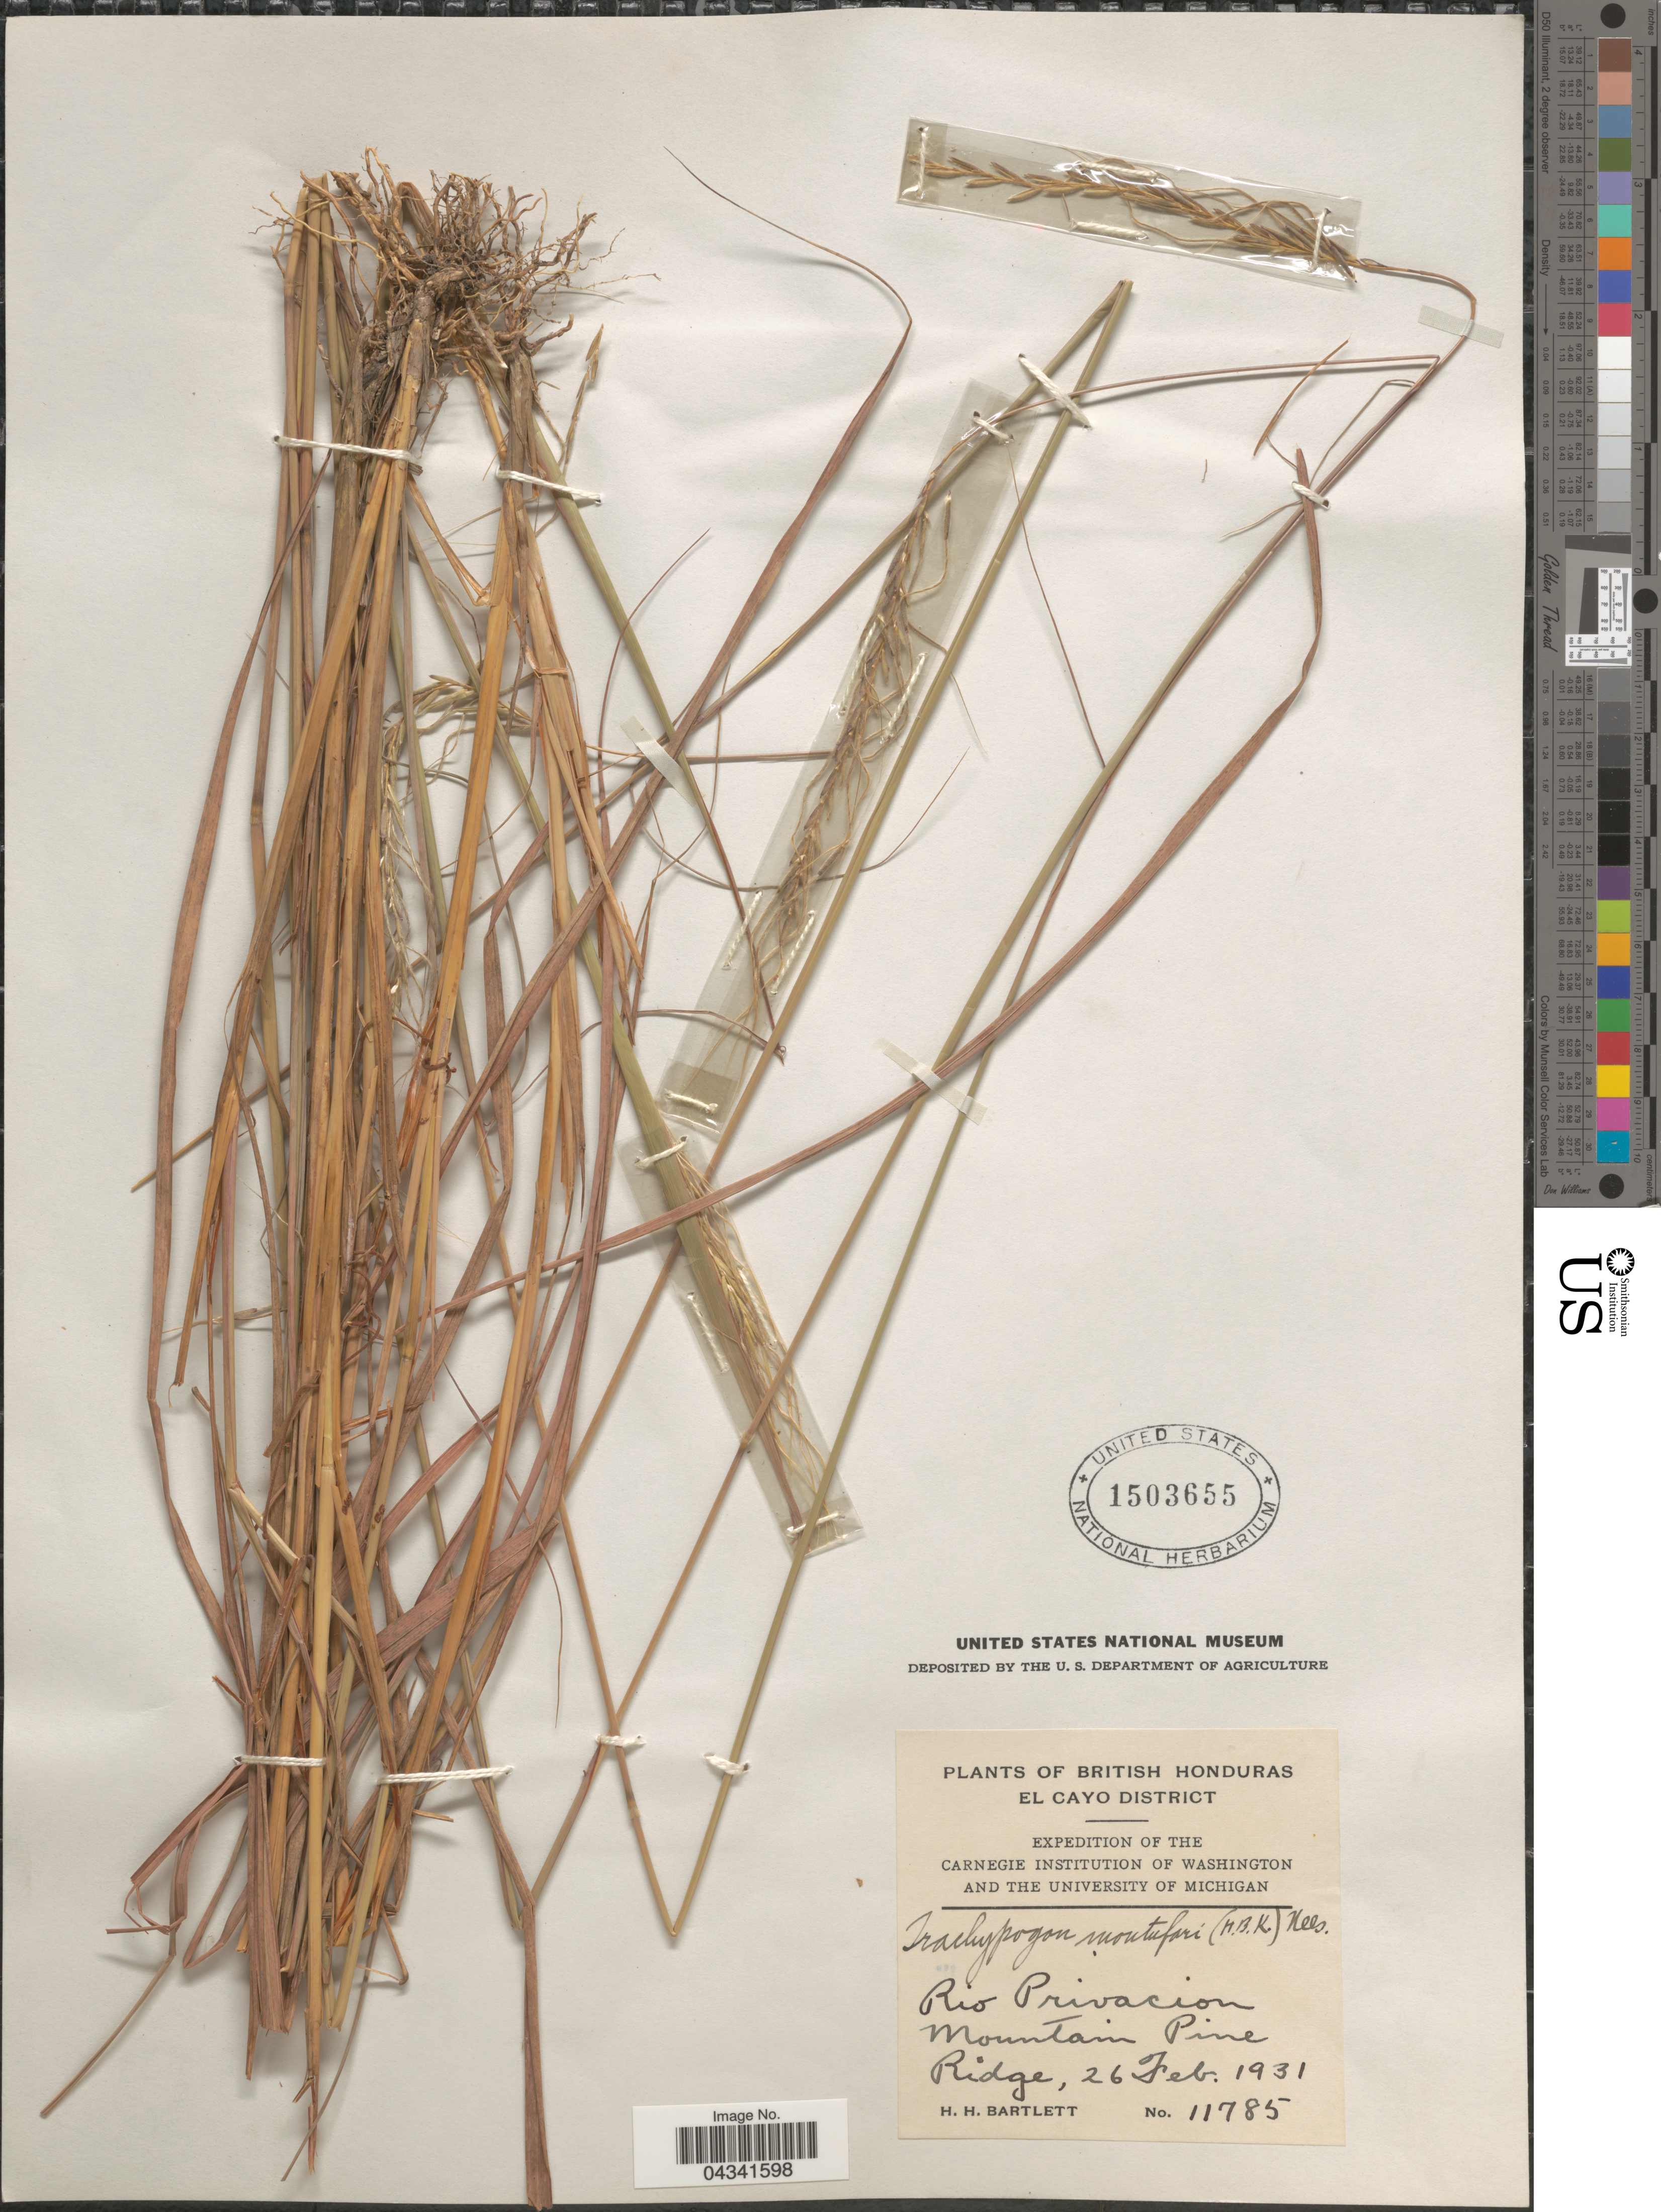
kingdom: Plantae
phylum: Tracheophyta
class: Liliopsida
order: Poales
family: Poaceae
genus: Trachypogon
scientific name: Trachypogon spicatus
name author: (L. f.) Kuntze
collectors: H. H. Bartlett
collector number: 11785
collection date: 1931-02-26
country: Belize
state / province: Cayo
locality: British Honduras. El Cayo District. Expedition Of The Carnegie Institution Of Washington And The University Of Michigan. Rio Privacion Mountain Pine Ridge.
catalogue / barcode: US 1503655